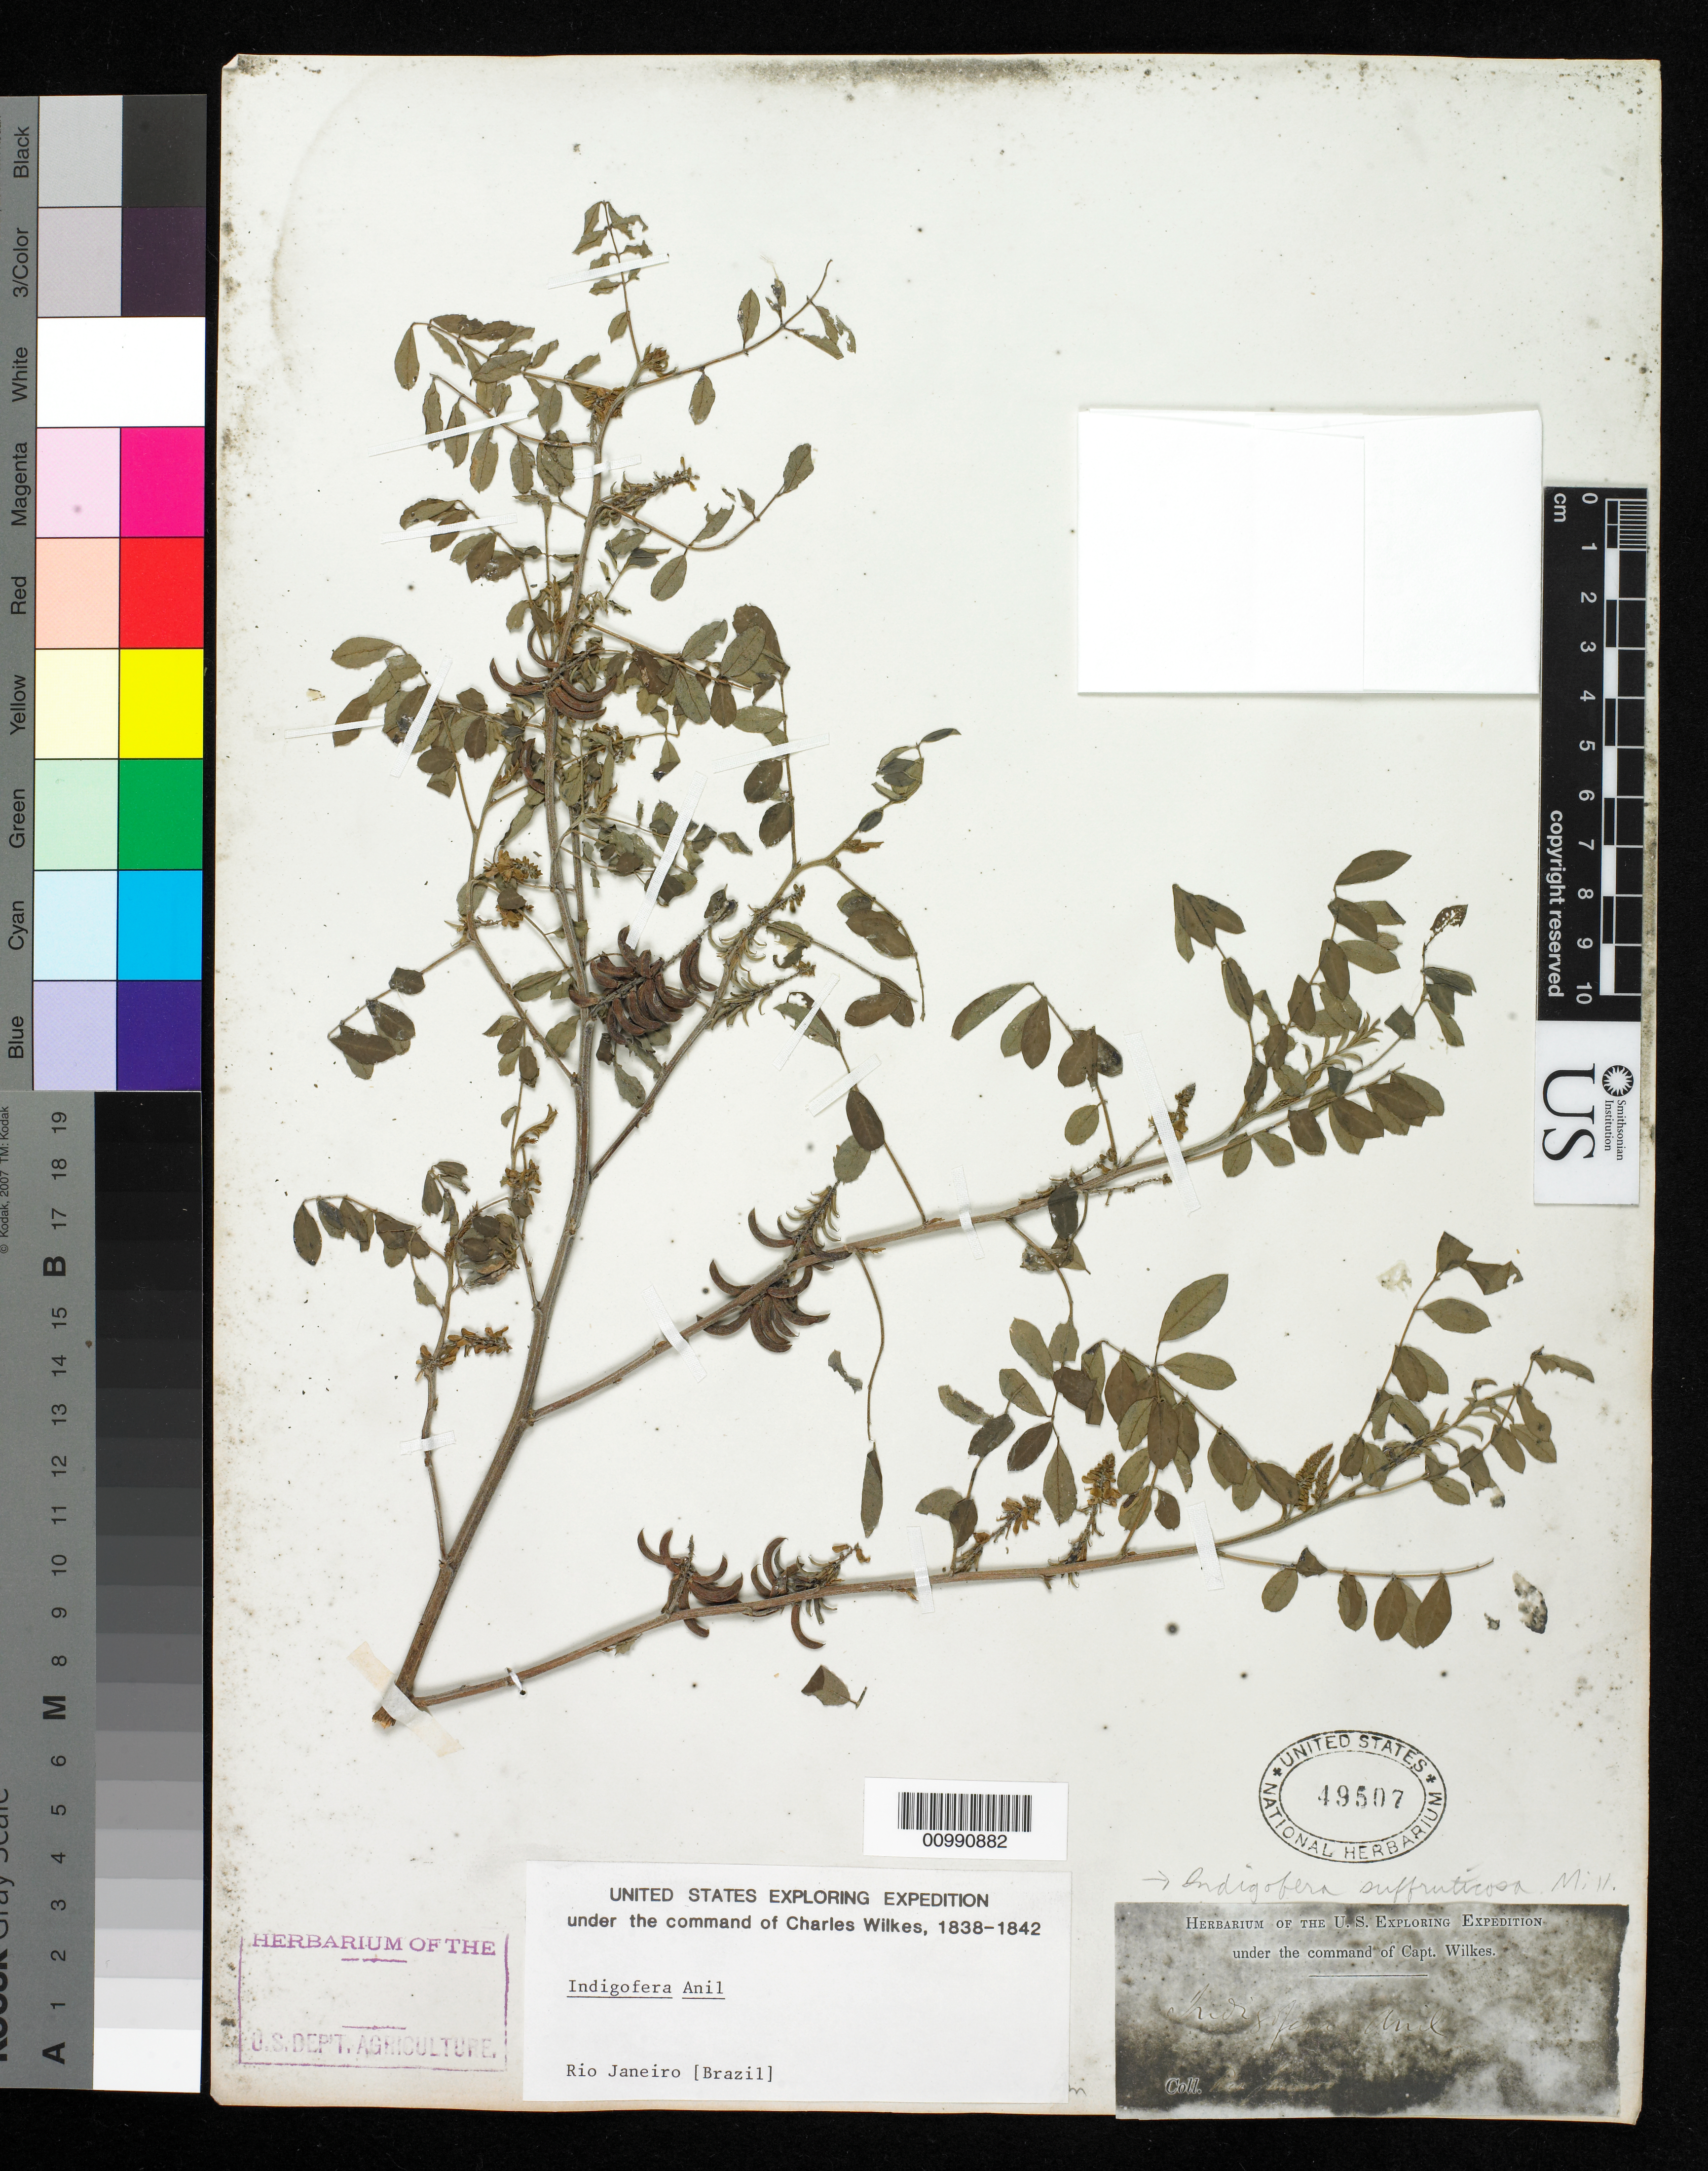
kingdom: Plantae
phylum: Tracheophyta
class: Magnoliopsida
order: Fabales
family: Fabaceae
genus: Indigofera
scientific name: Indigofera suffruticosa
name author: Mill.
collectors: Wilkes Explor. Exped.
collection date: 1838/1842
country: Brazil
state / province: Rio de Janeiro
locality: Rio Janeiro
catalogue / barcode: US 49507